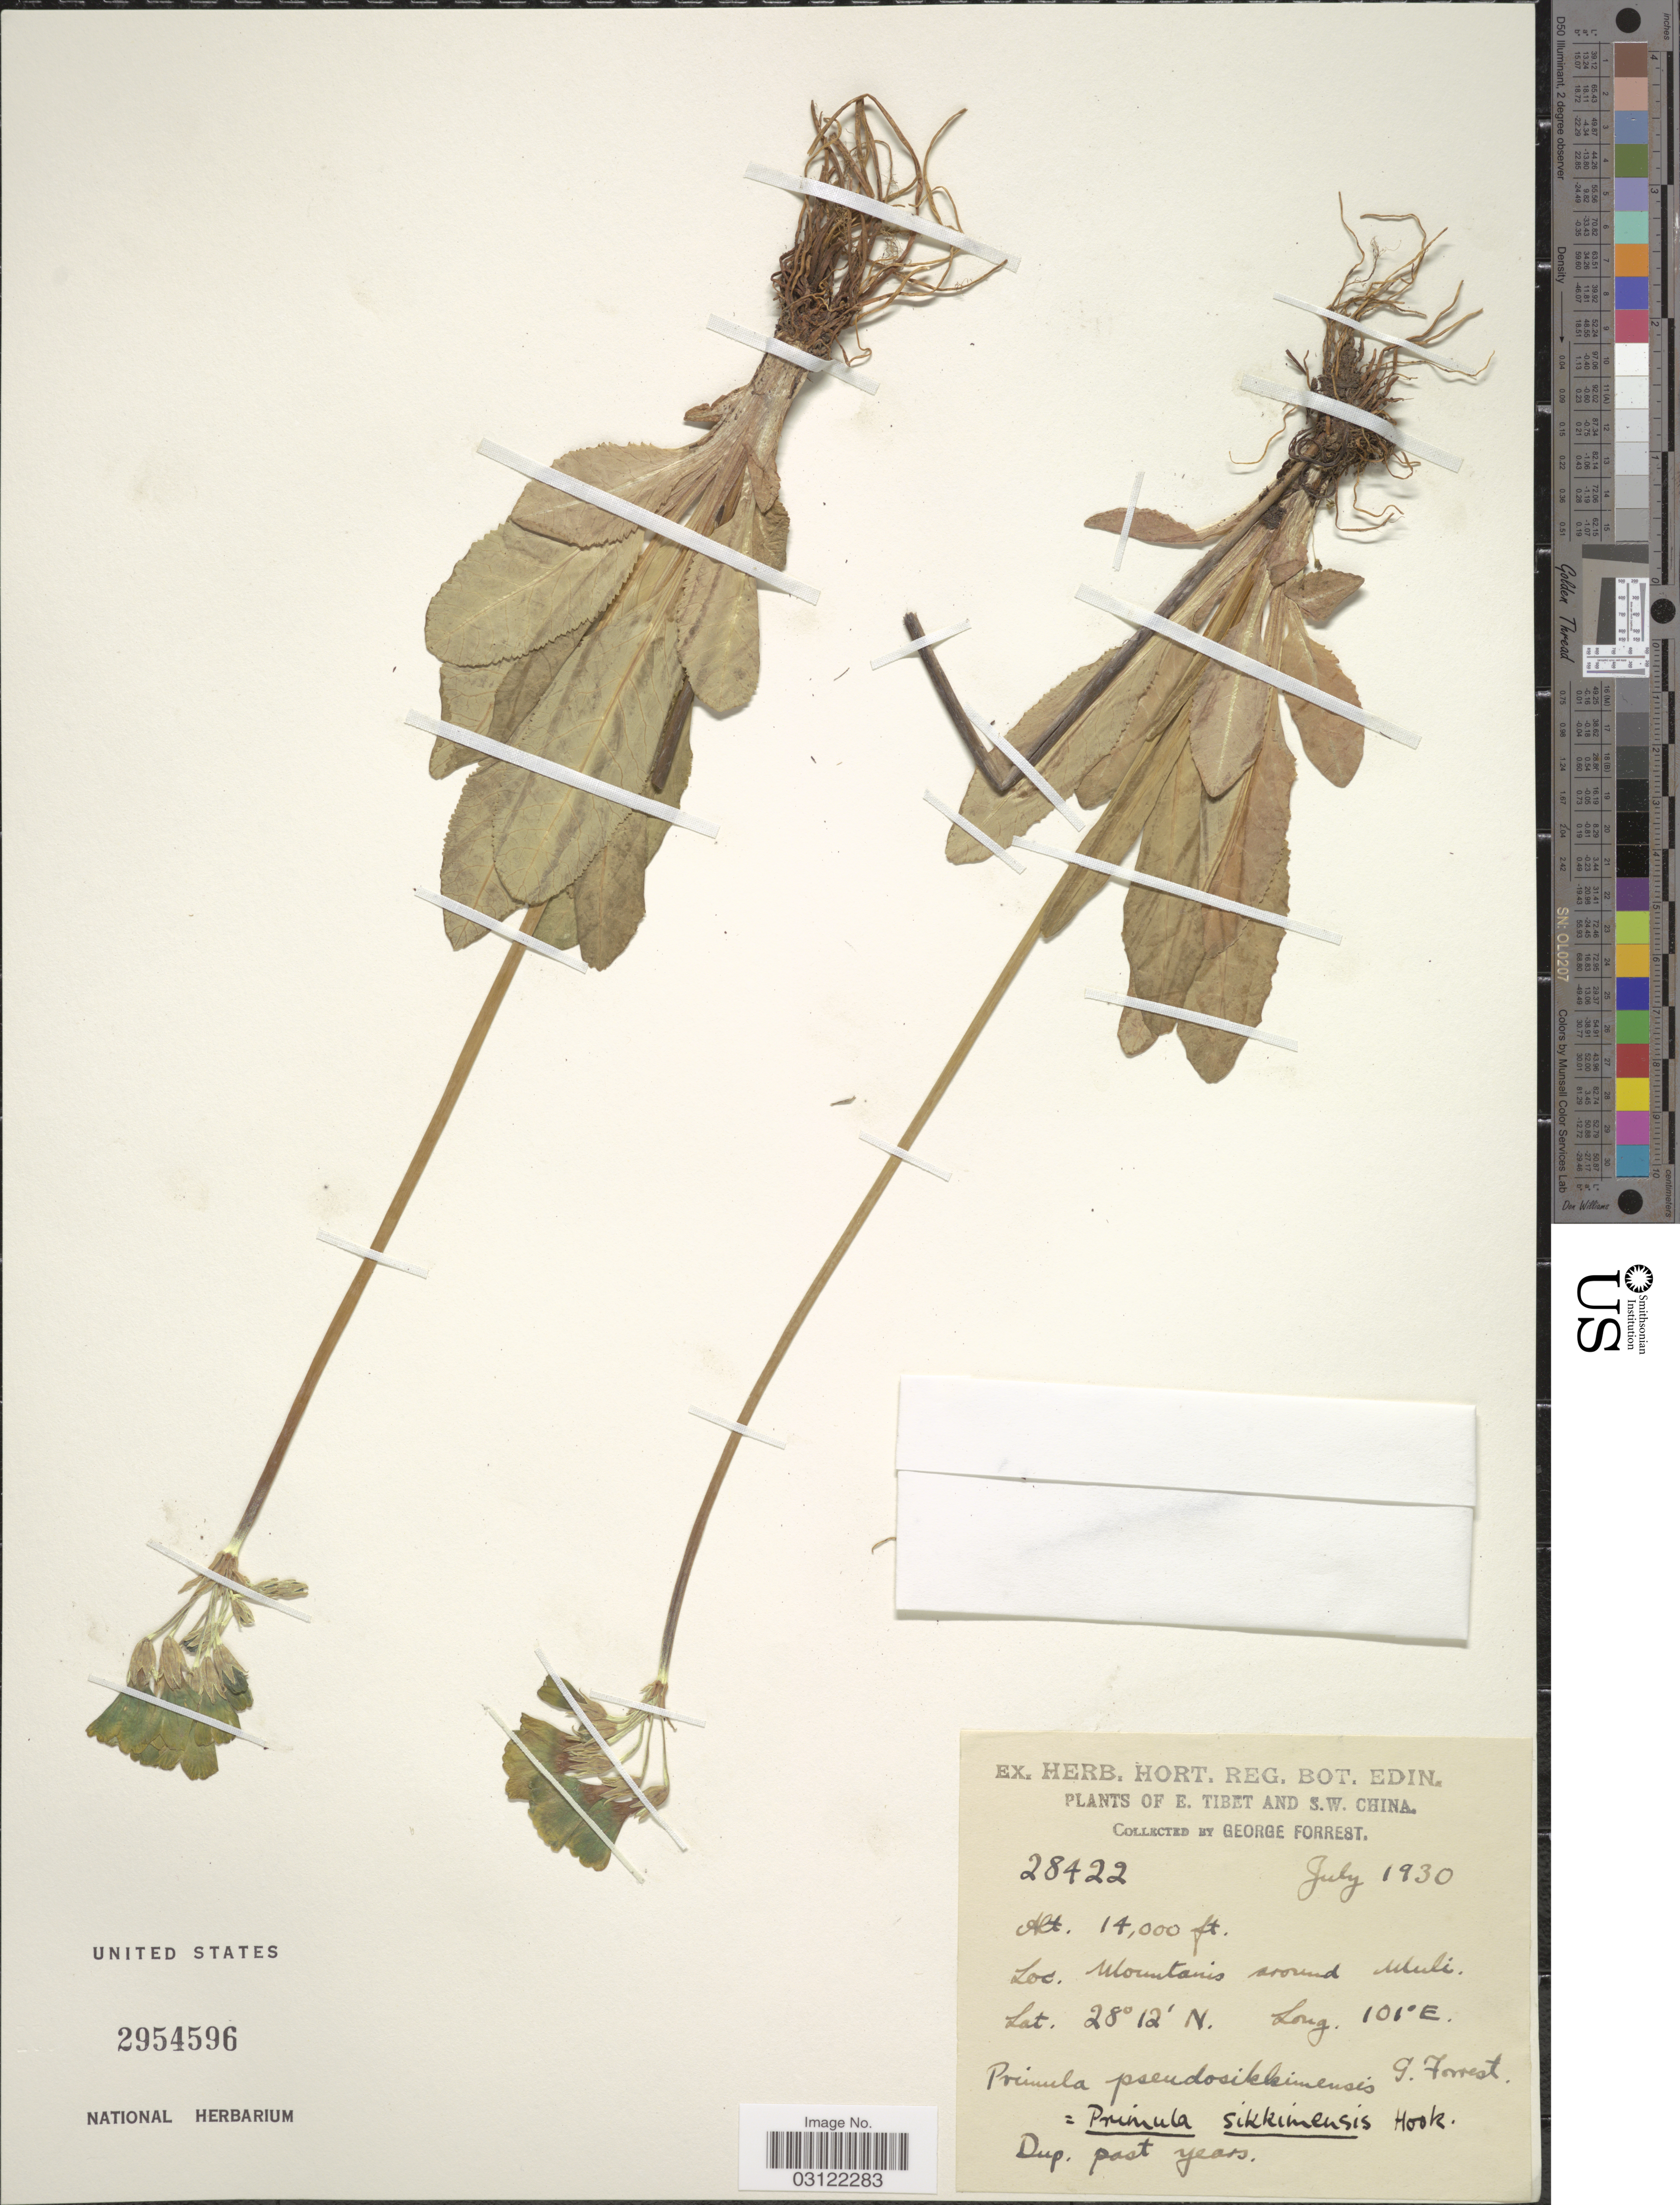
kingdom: Plantae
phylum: Tracheophyta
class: Magnoliopsida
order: Ericales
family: Primulaceae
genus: Primula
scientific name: Primula sikkimensis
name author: Hook.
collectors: G. Forrest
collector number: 28422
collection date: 1930-07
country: China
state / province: Xizang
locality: E. Tibet and S. W. China. Mountains around Muli.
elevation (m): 4267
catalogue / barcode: US 2954596